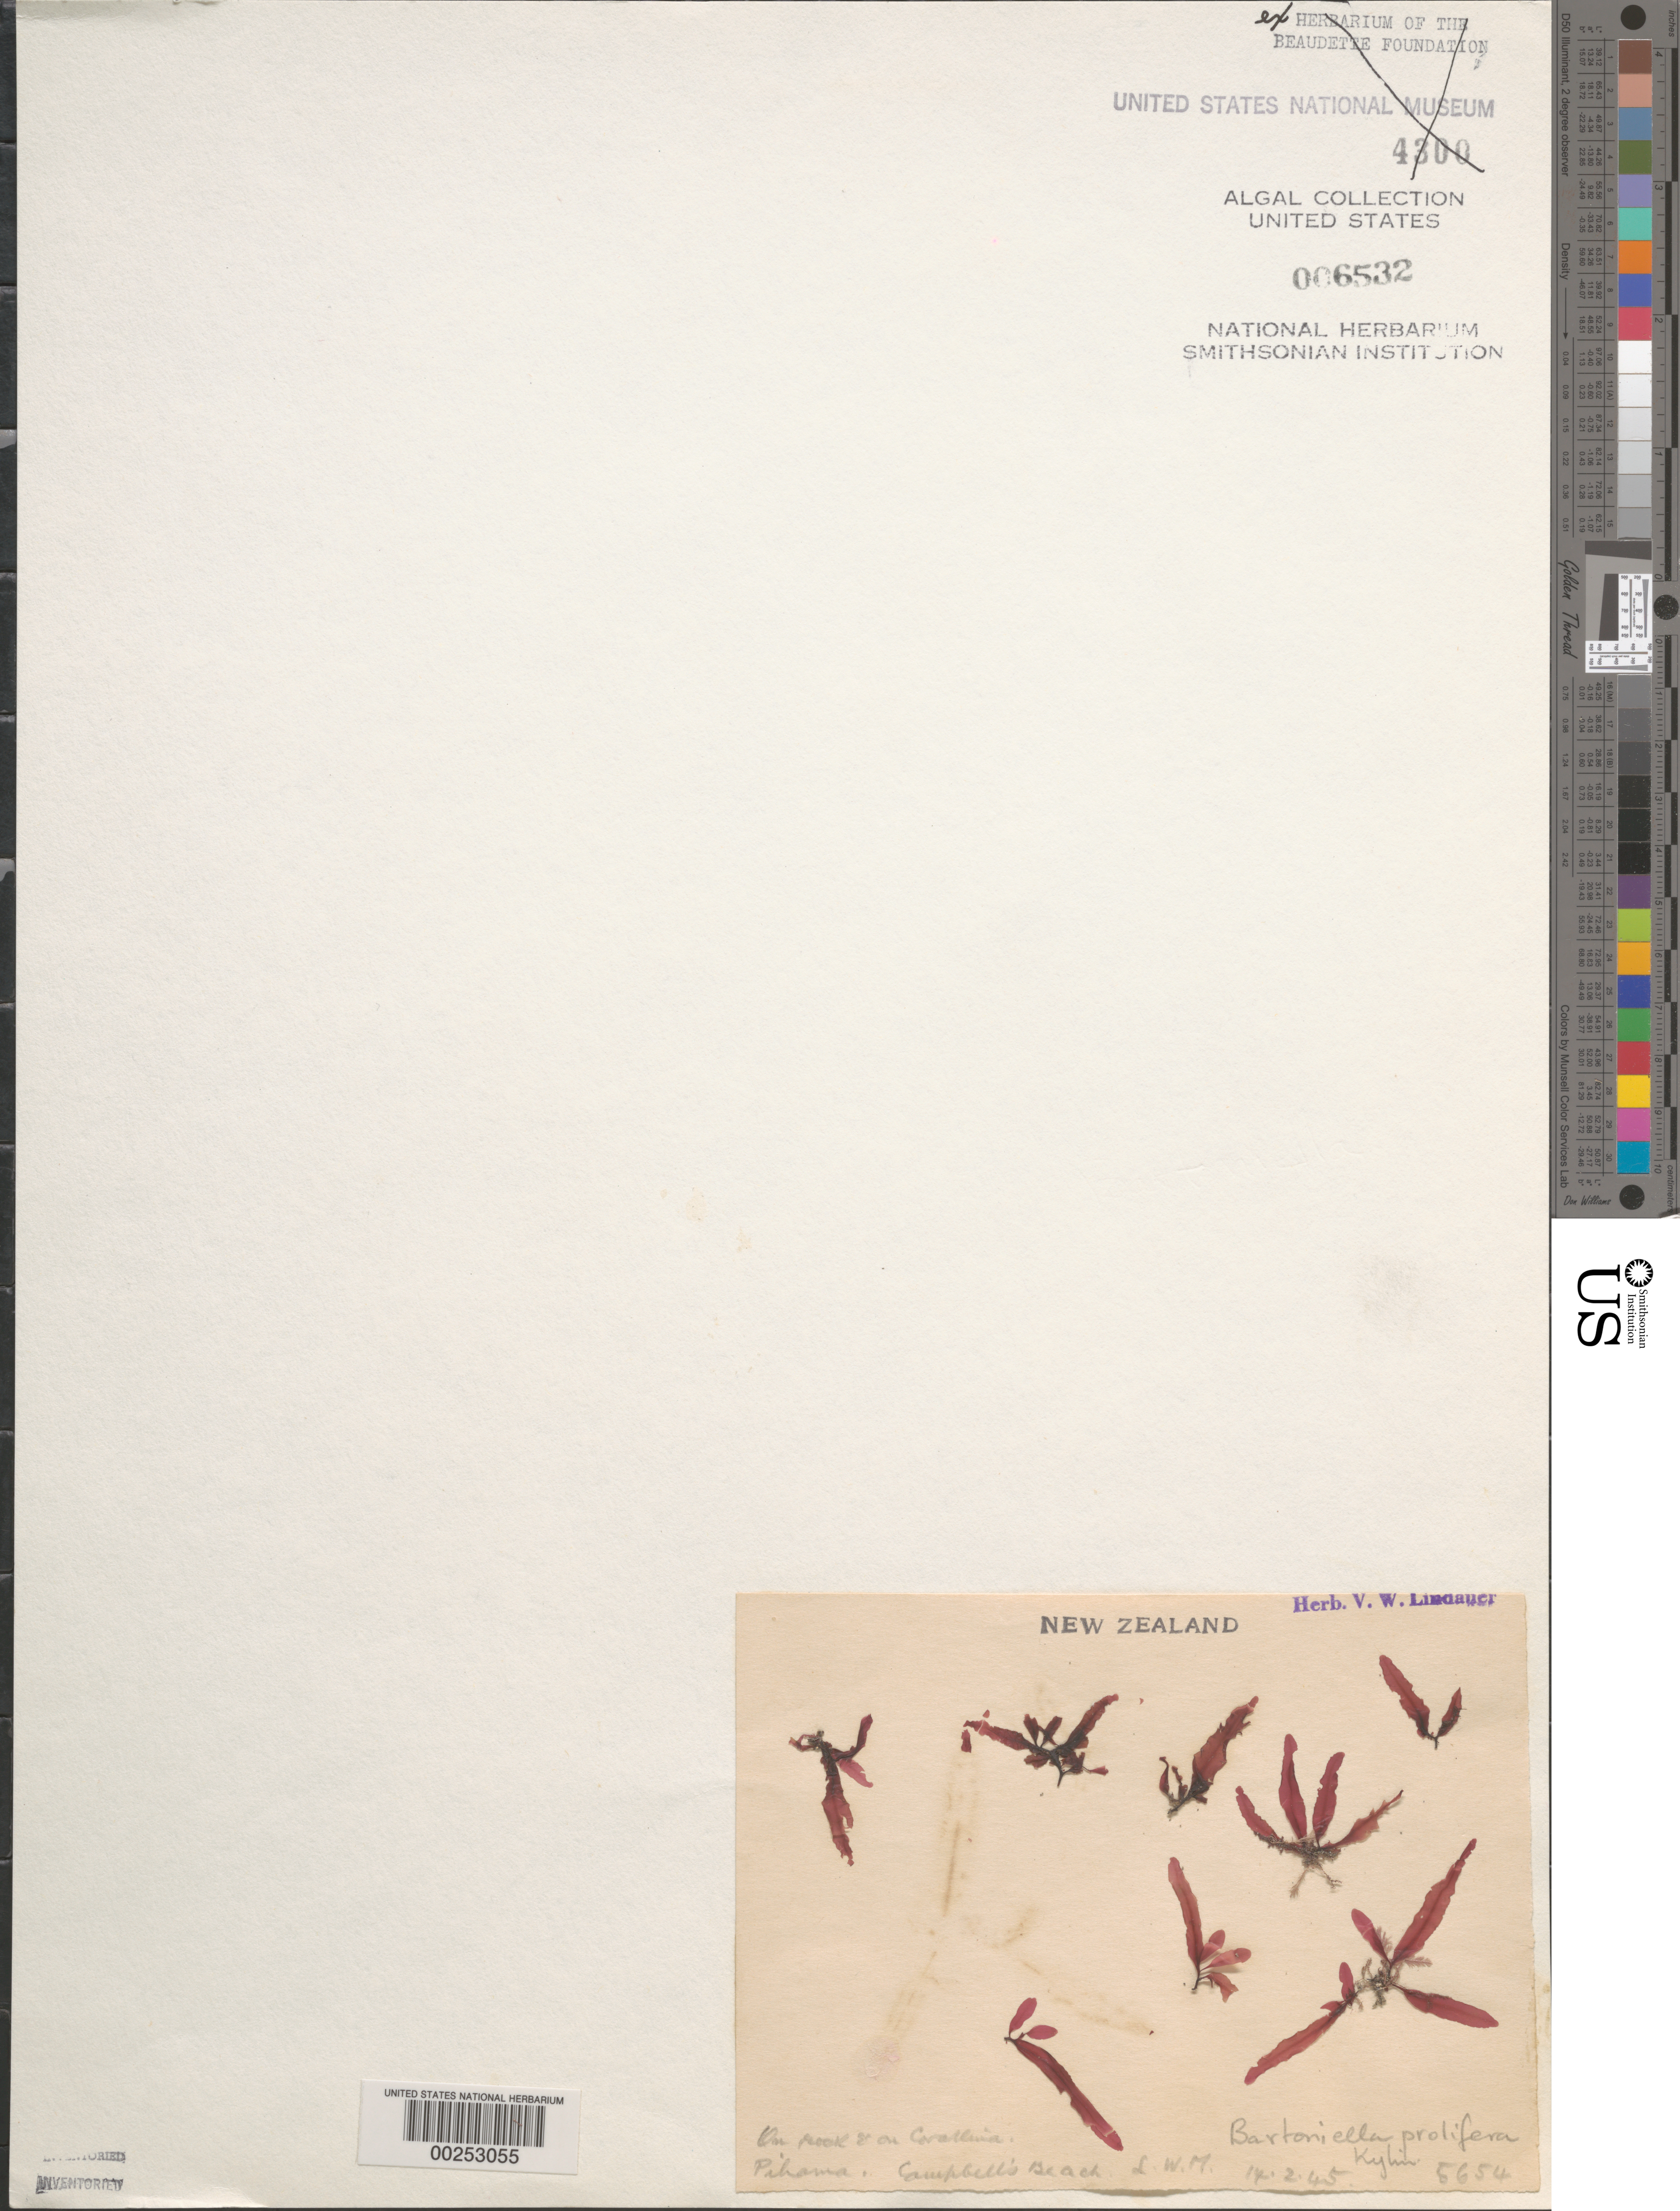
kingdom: Plantae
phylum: Rhodophyta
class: Florideophyceae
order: Ceramiales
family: Delesseriaceae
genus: Marionella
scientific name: Marionella prolifera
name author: (Kylin)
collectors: V. Lindauer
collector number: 5654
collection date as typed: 14 Feb 1945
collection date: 1945-02-14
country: New Zealand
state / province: Taranaki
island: North Island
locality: Pihama, Campbell's Beach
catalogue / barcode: US 6532